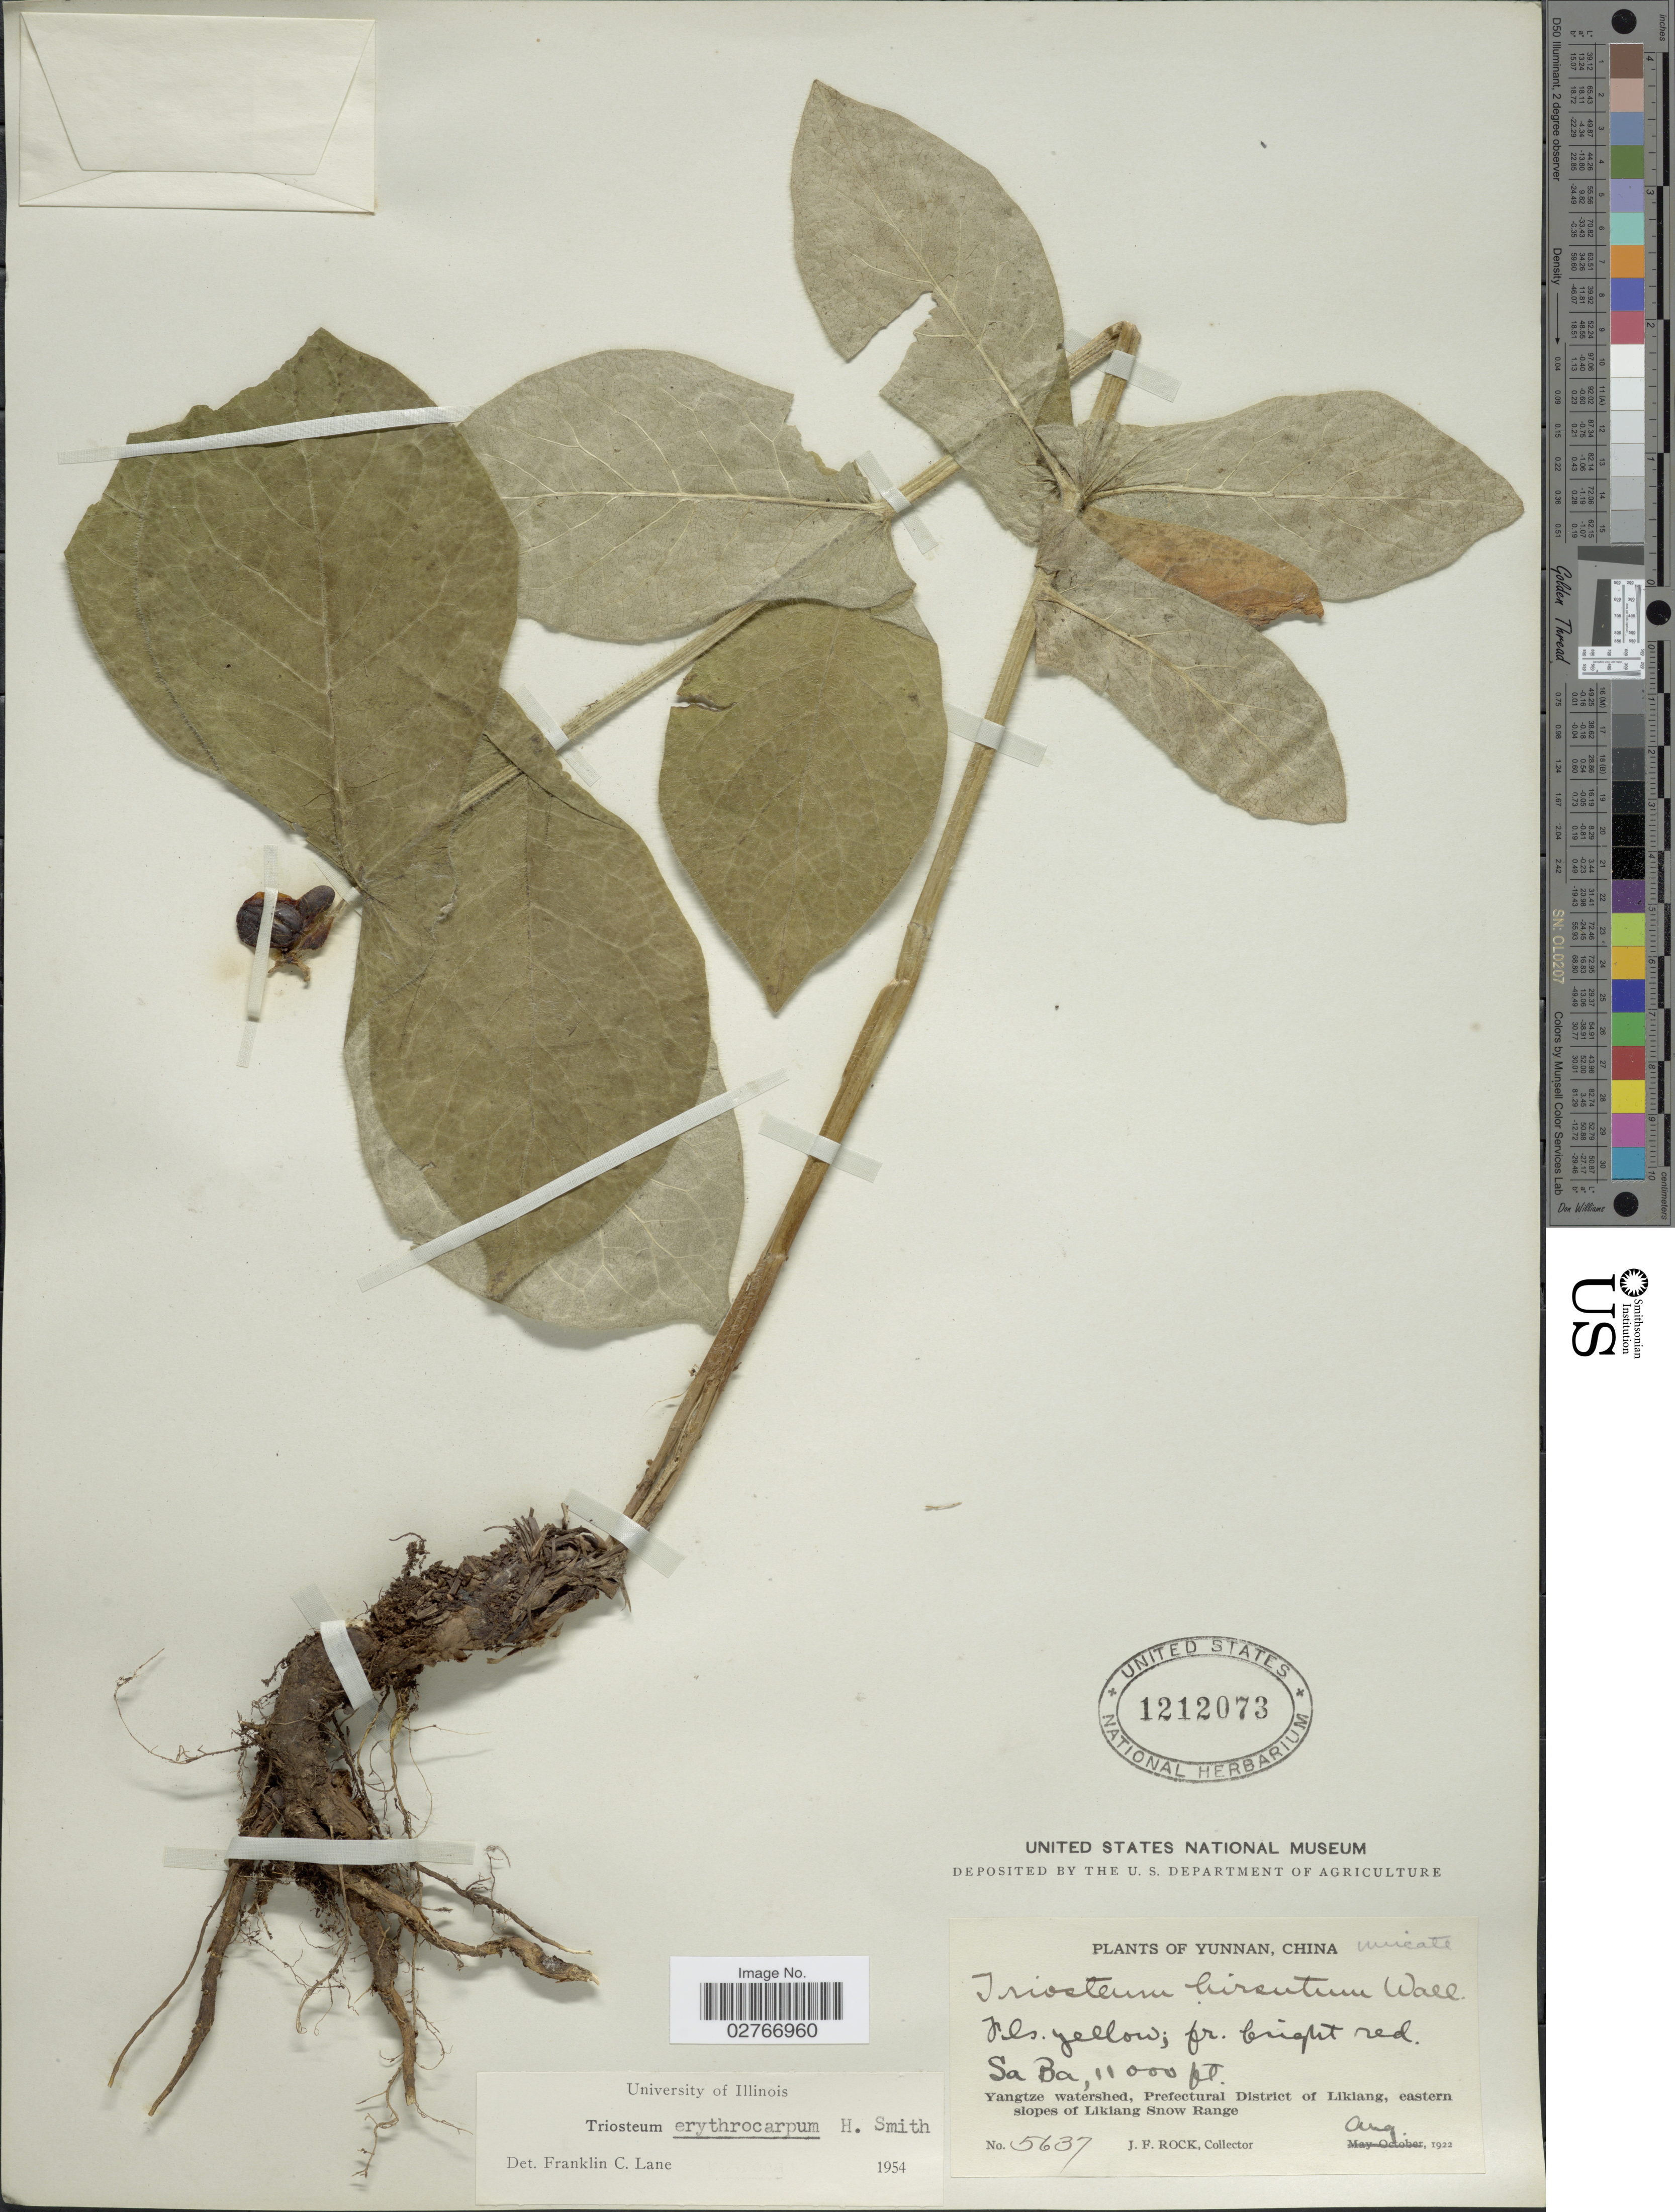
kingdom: Plantae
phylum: Tracheophyta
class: Magnoliopsida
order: Dipsacales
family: Caprifoliaceae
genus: Triosteum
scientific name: Triosteum erythrocarpum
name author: Harry Sm.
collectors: J. Rock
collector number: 5637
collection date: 1922-08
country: China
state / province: Yunnan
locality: Sa Ba. Yangtze watershed, Prefectural District of Likiang, eastern slopes of Likiang Snow Range.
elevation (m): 3353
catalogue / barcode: US 1212073